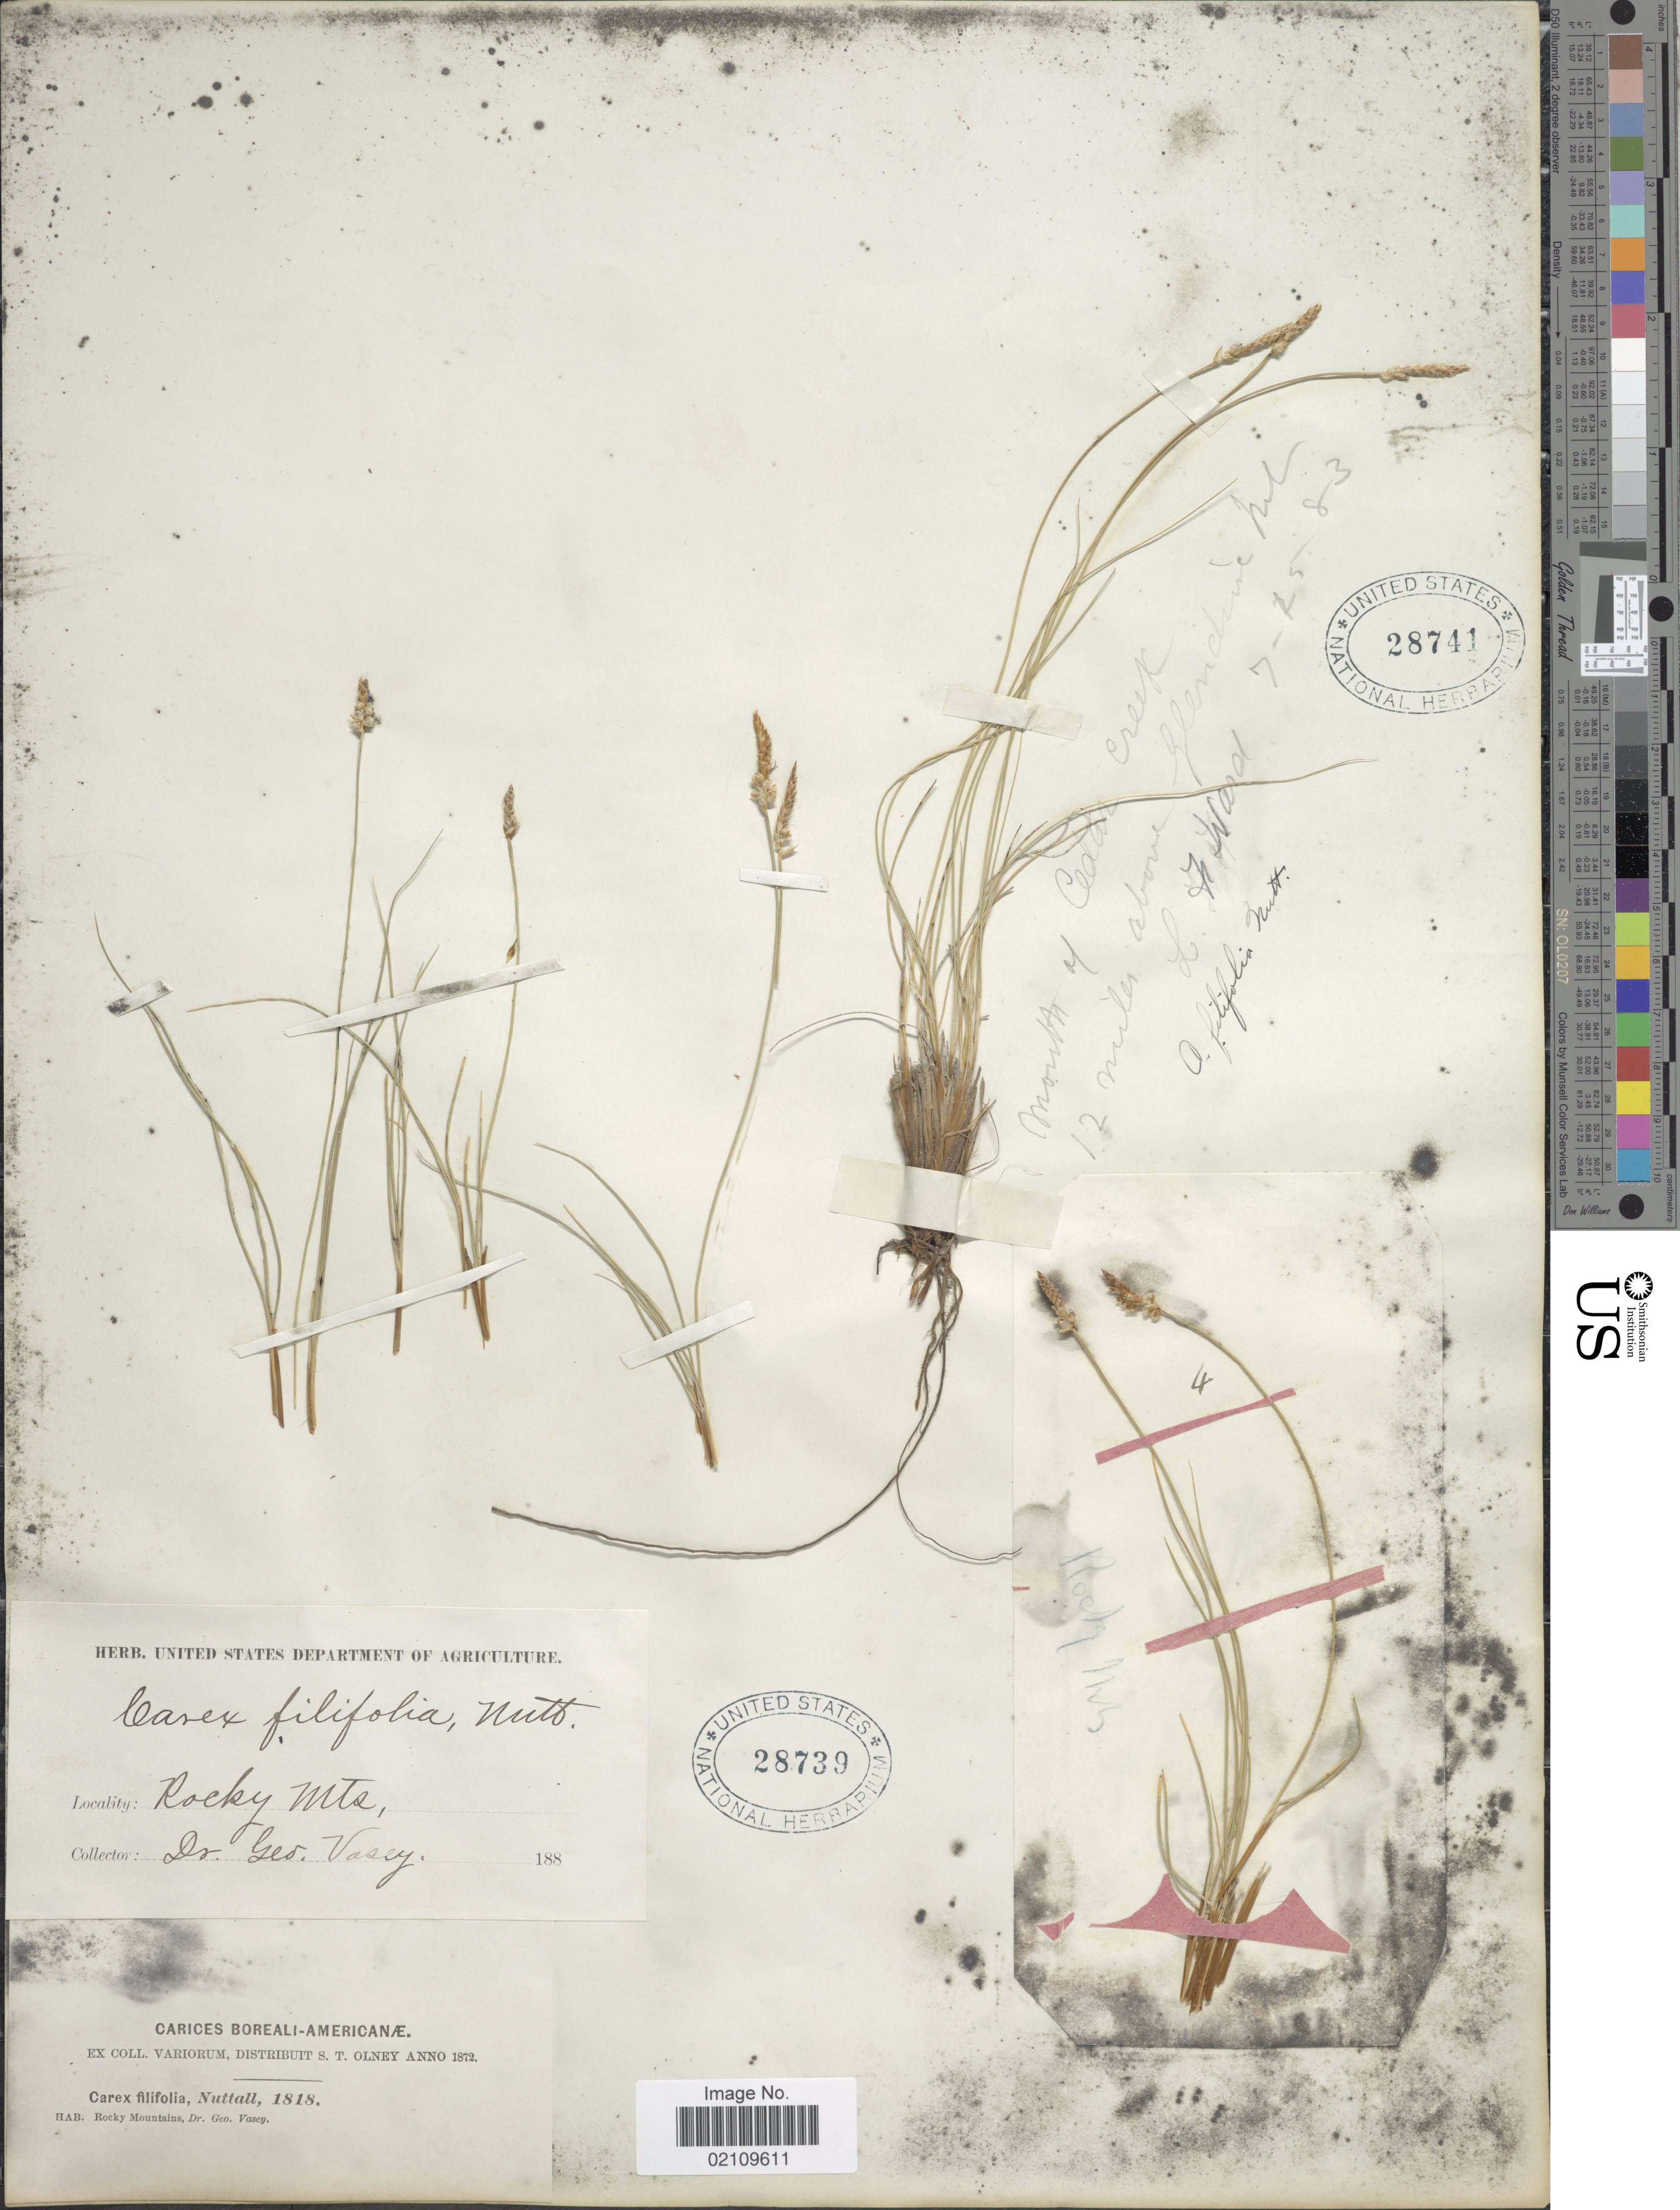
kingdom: Plantae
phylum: Tracheophyta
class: Liliopsida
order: Poales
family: Cyperaceae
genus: Carex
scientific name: Carex filifolia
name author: Nutt.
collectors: L. Ward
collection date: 1883-07-15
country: United States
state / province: Montana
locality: Mouth of Cedar Creek. 12 miles above Glendive Mt.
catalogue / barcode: US 28741-2